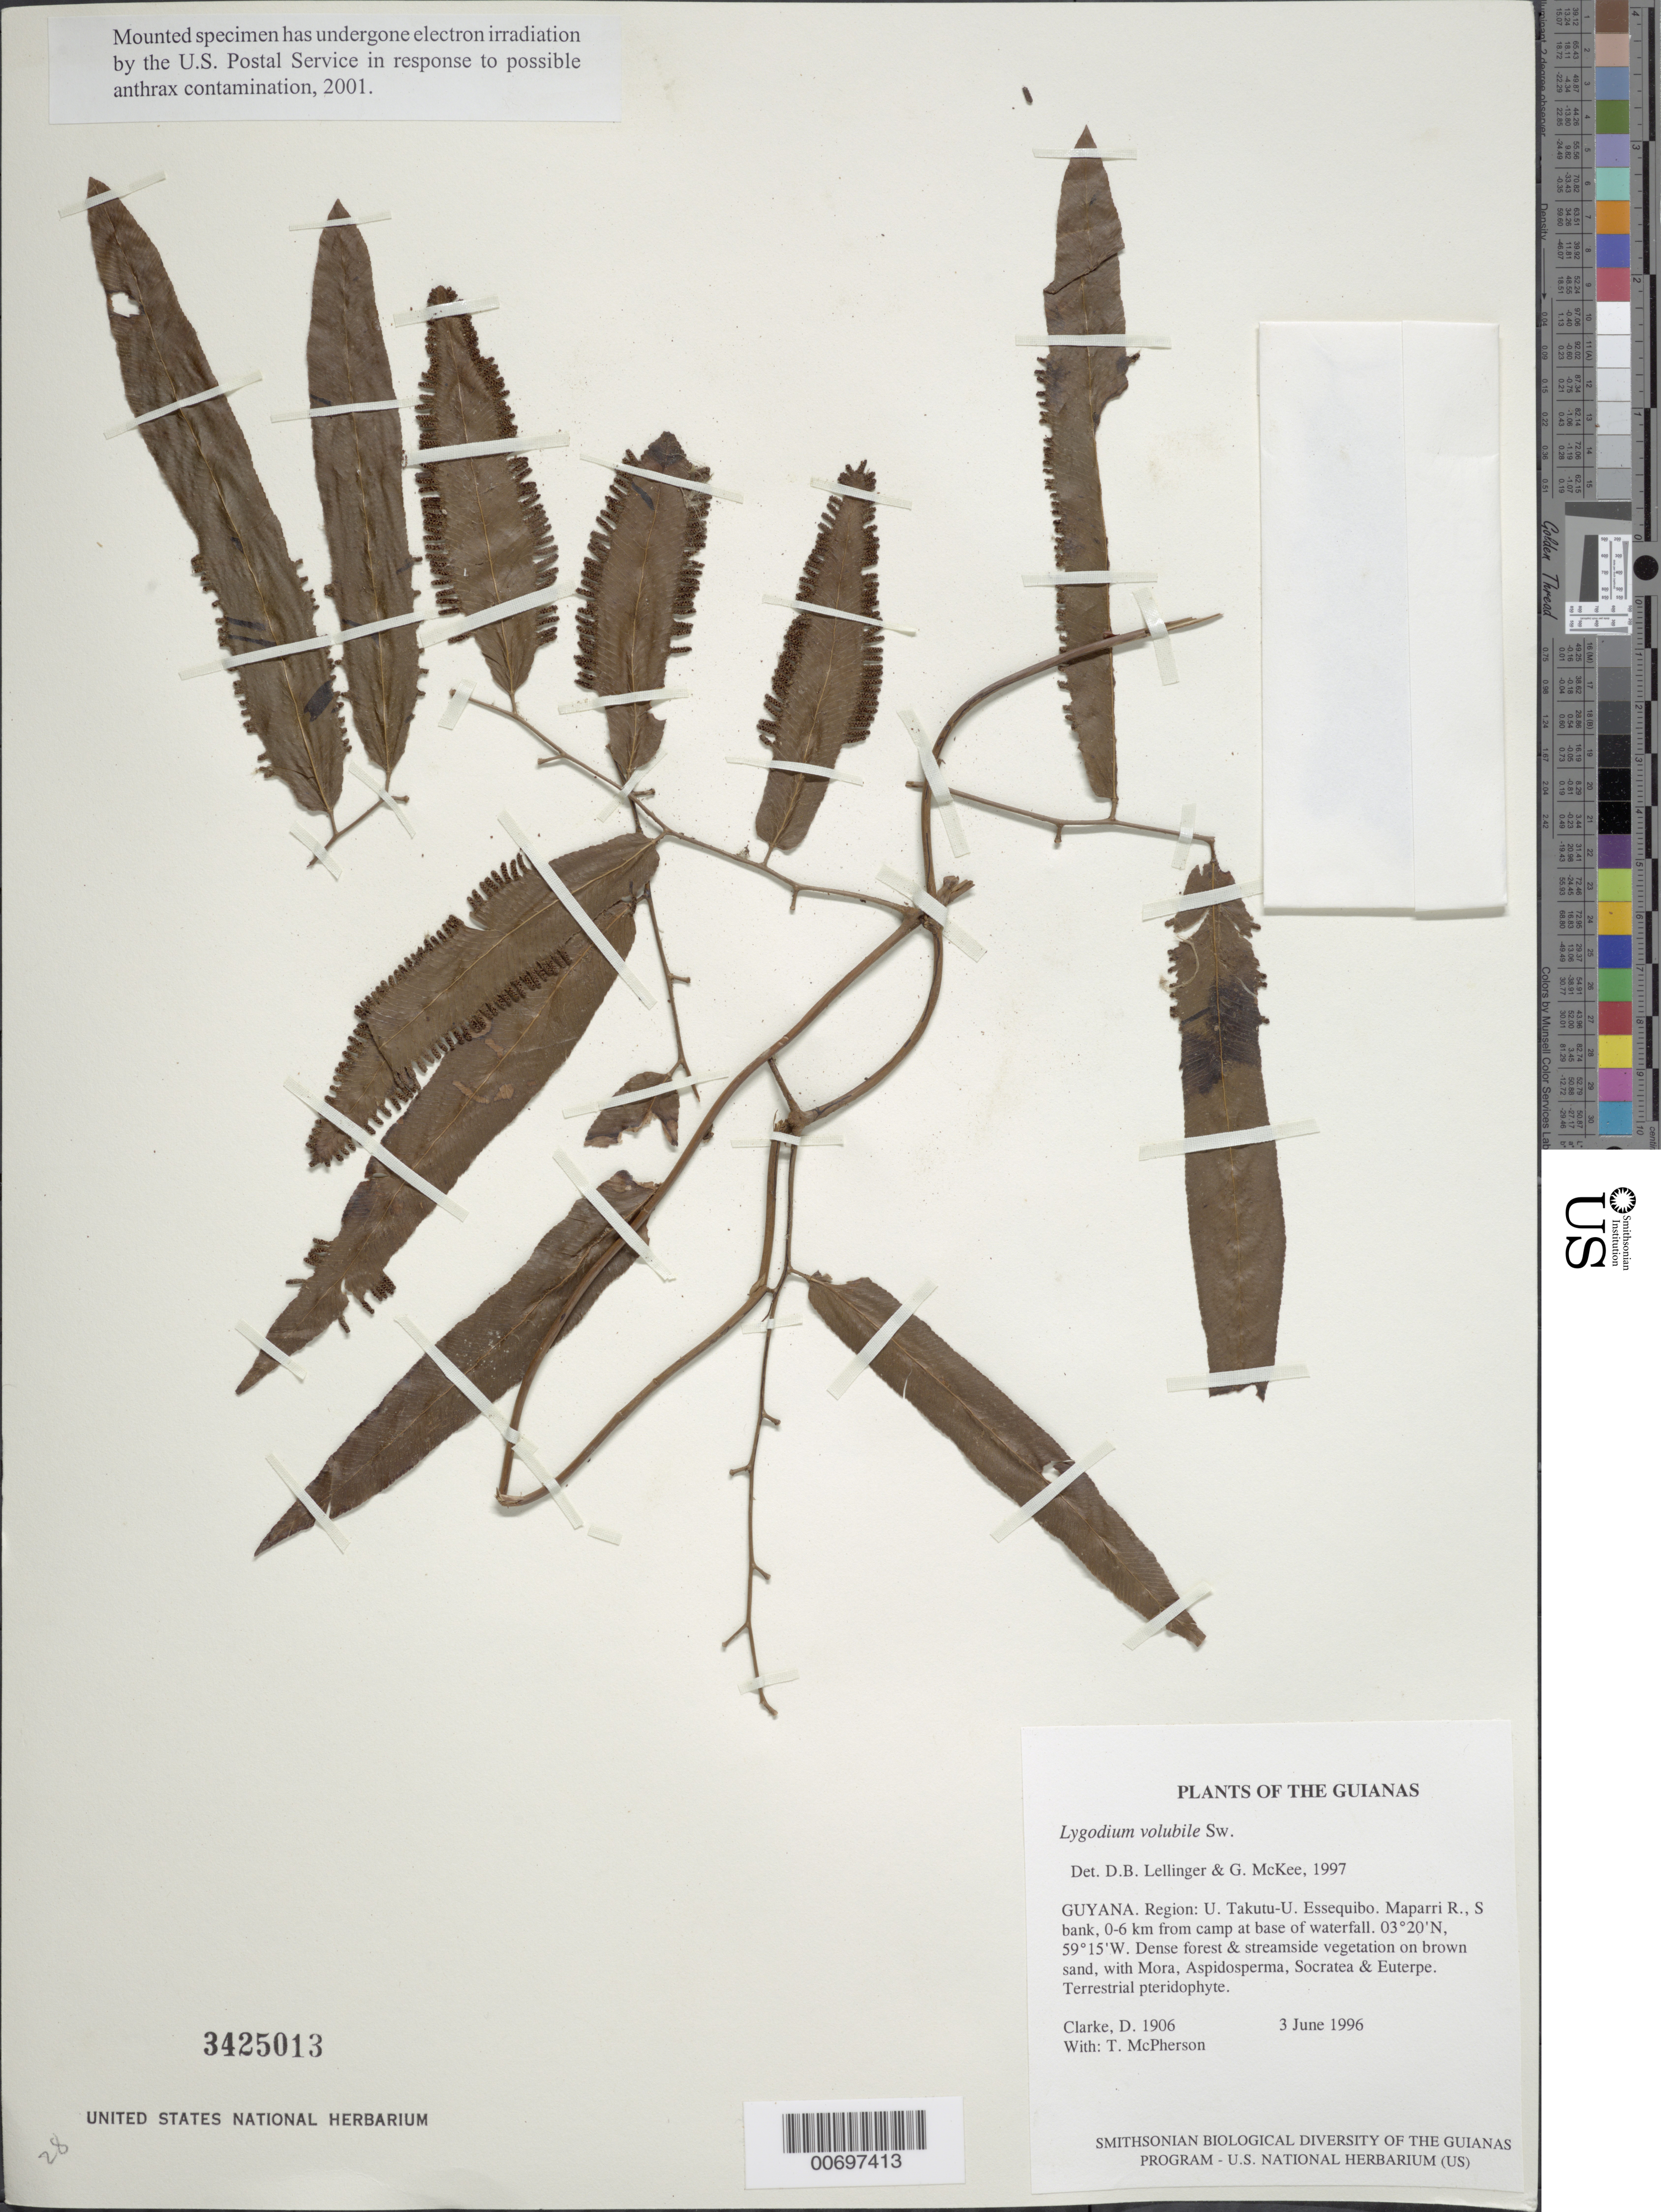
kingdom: Plantae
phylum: Tracheophyta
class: Polypodiopsida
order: Schizaeales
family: Lygodiaceae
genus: Lygodium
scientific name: Lygodium volubile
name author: Sw.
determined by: Lellinger, D. B.; McKee, G. S.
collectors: H. D. Clarke & T. McPherson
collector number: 1906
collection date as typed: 3 June 1996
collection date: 1996-06-03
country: Guyana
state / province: U. Takutu-U. Essequibo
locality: Maparri R., S bank, 0-6 km from camp at base of waterfall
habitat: Dense forest & streamside vegetation on brown sand, with Mora, Aspidosperma, Socratea & Euterpe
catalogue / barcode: US 3425013